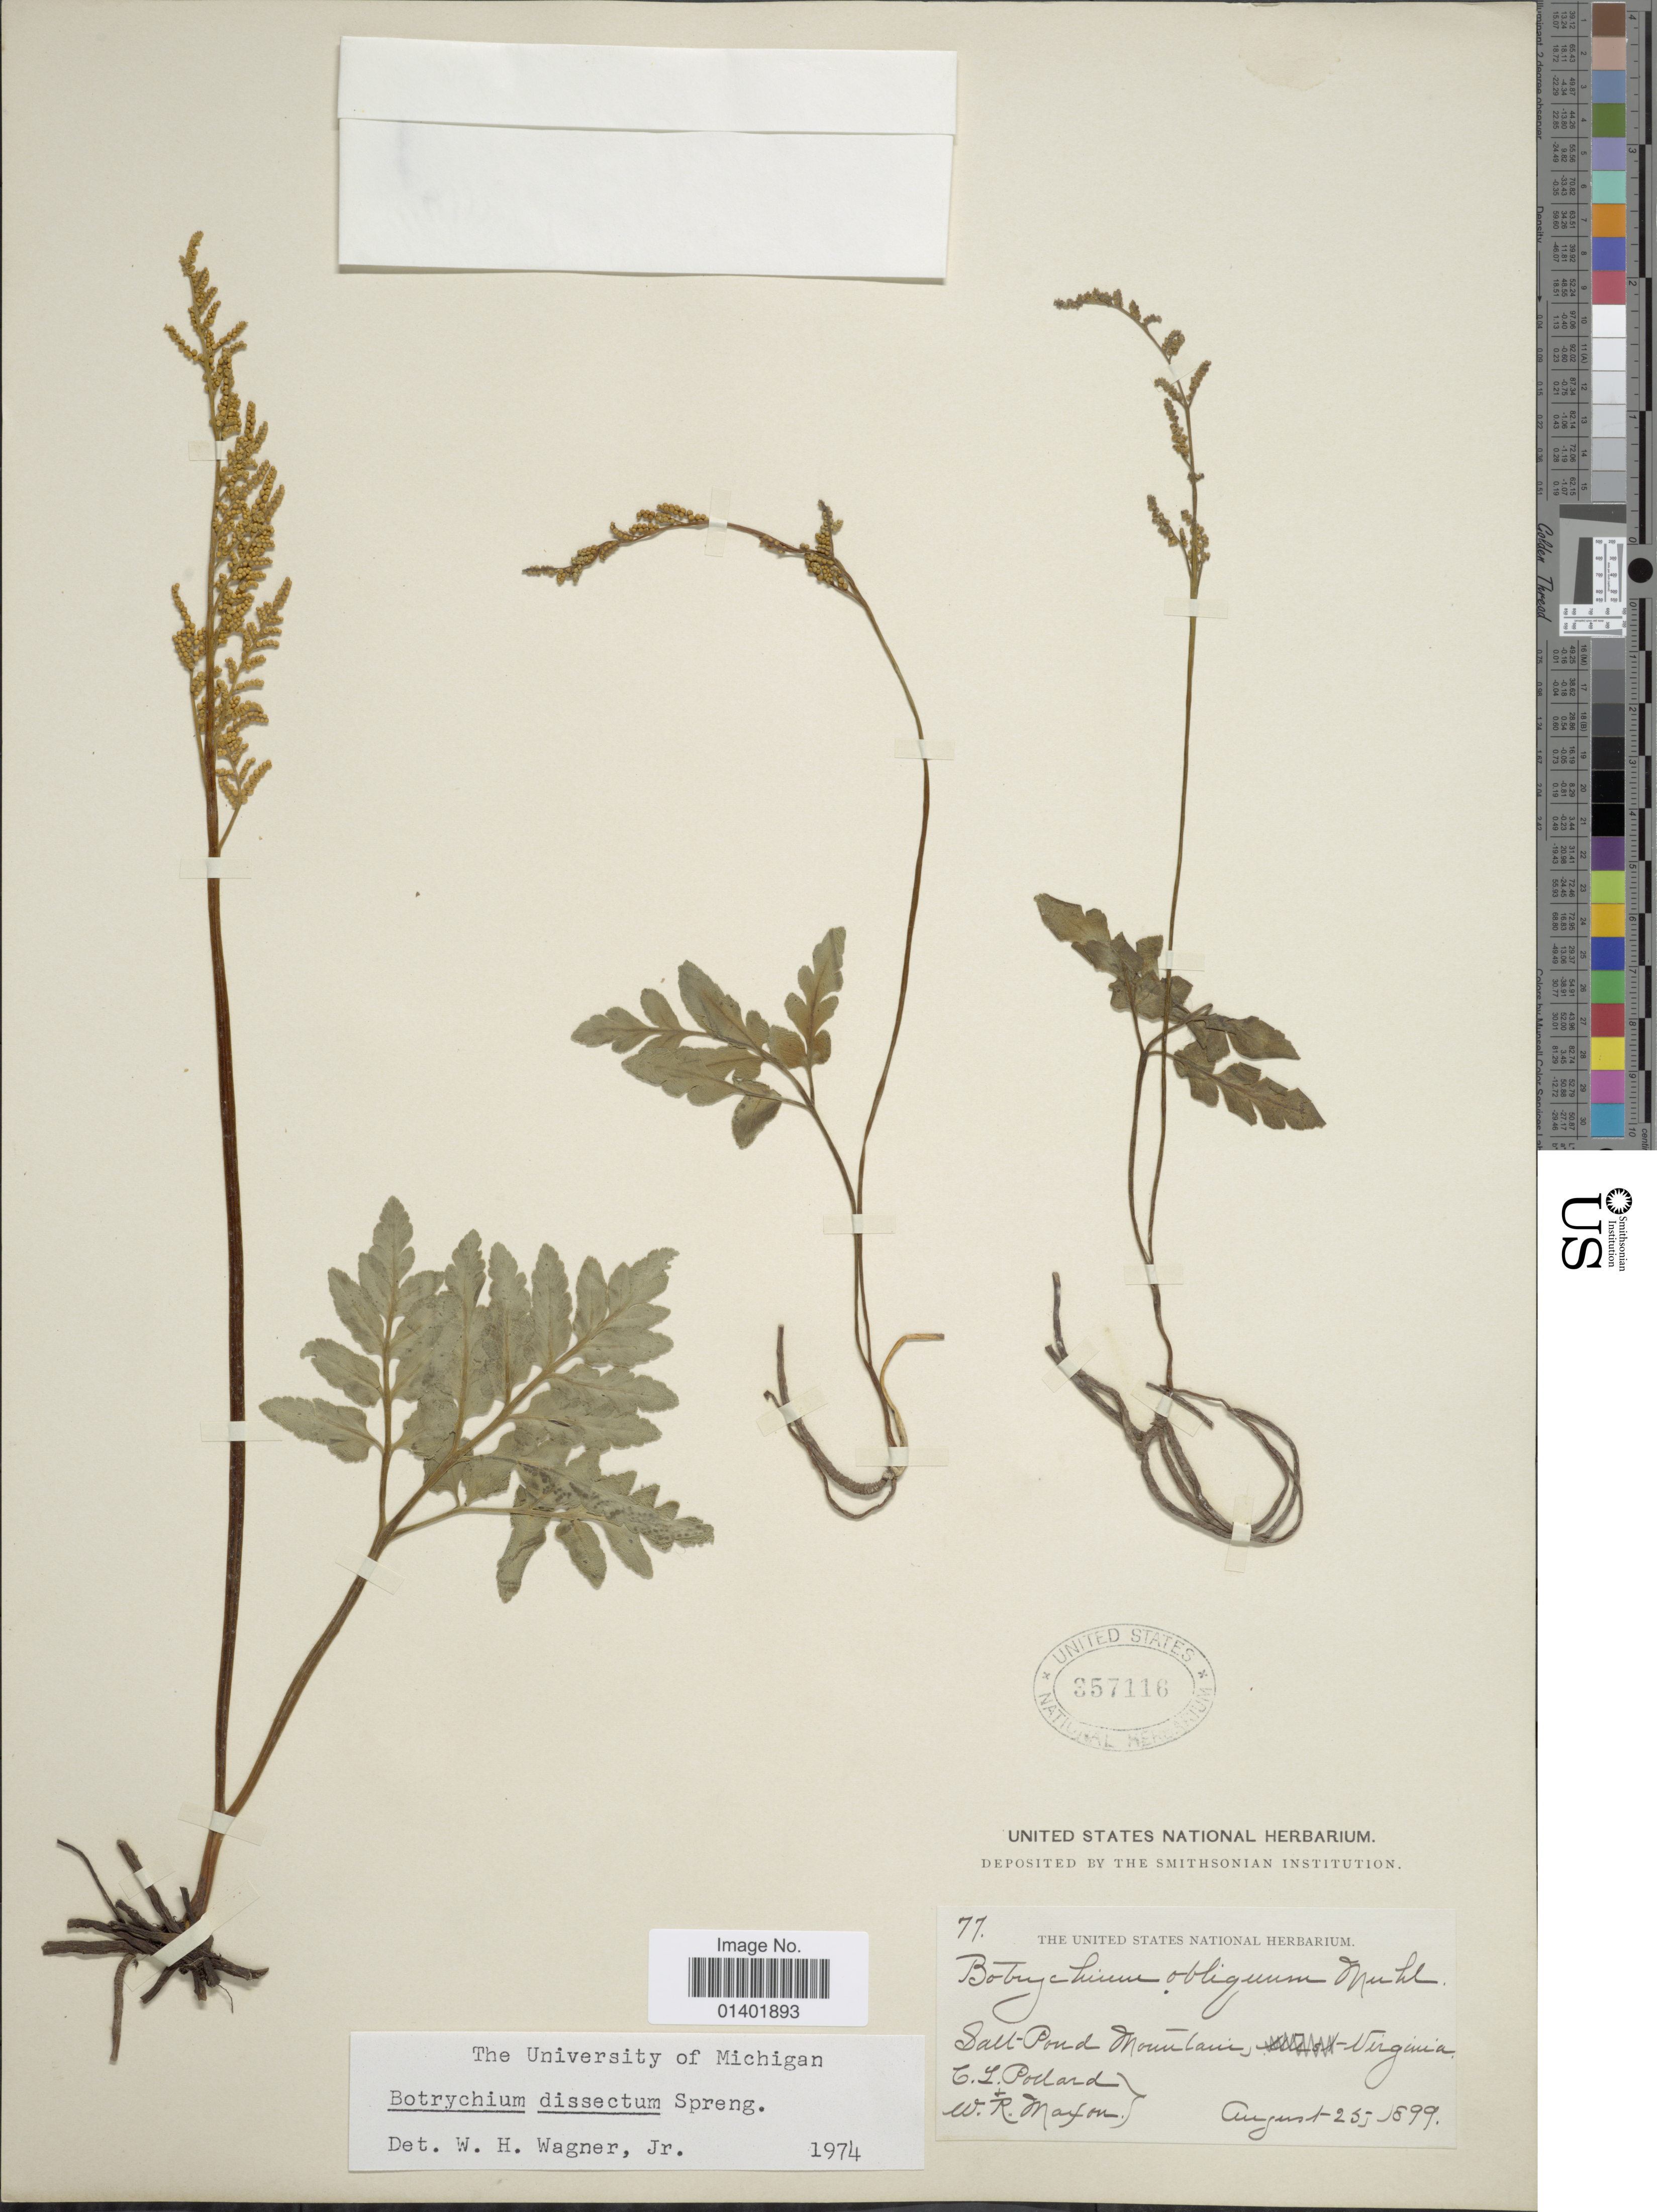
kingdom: Plantae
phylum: Tracheophyta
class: Polypodiopsida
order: Ophioglossales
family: Ophioglossaceae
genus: Botrychium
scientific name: Botrychium dissectum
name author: Spreng.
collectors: C. L. Pollard & W. R. Maxon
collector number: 77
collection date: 1899-08-25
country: United States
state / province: Virginia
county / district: Giles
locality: Salt-Pond Mountain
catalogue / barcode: US 357116